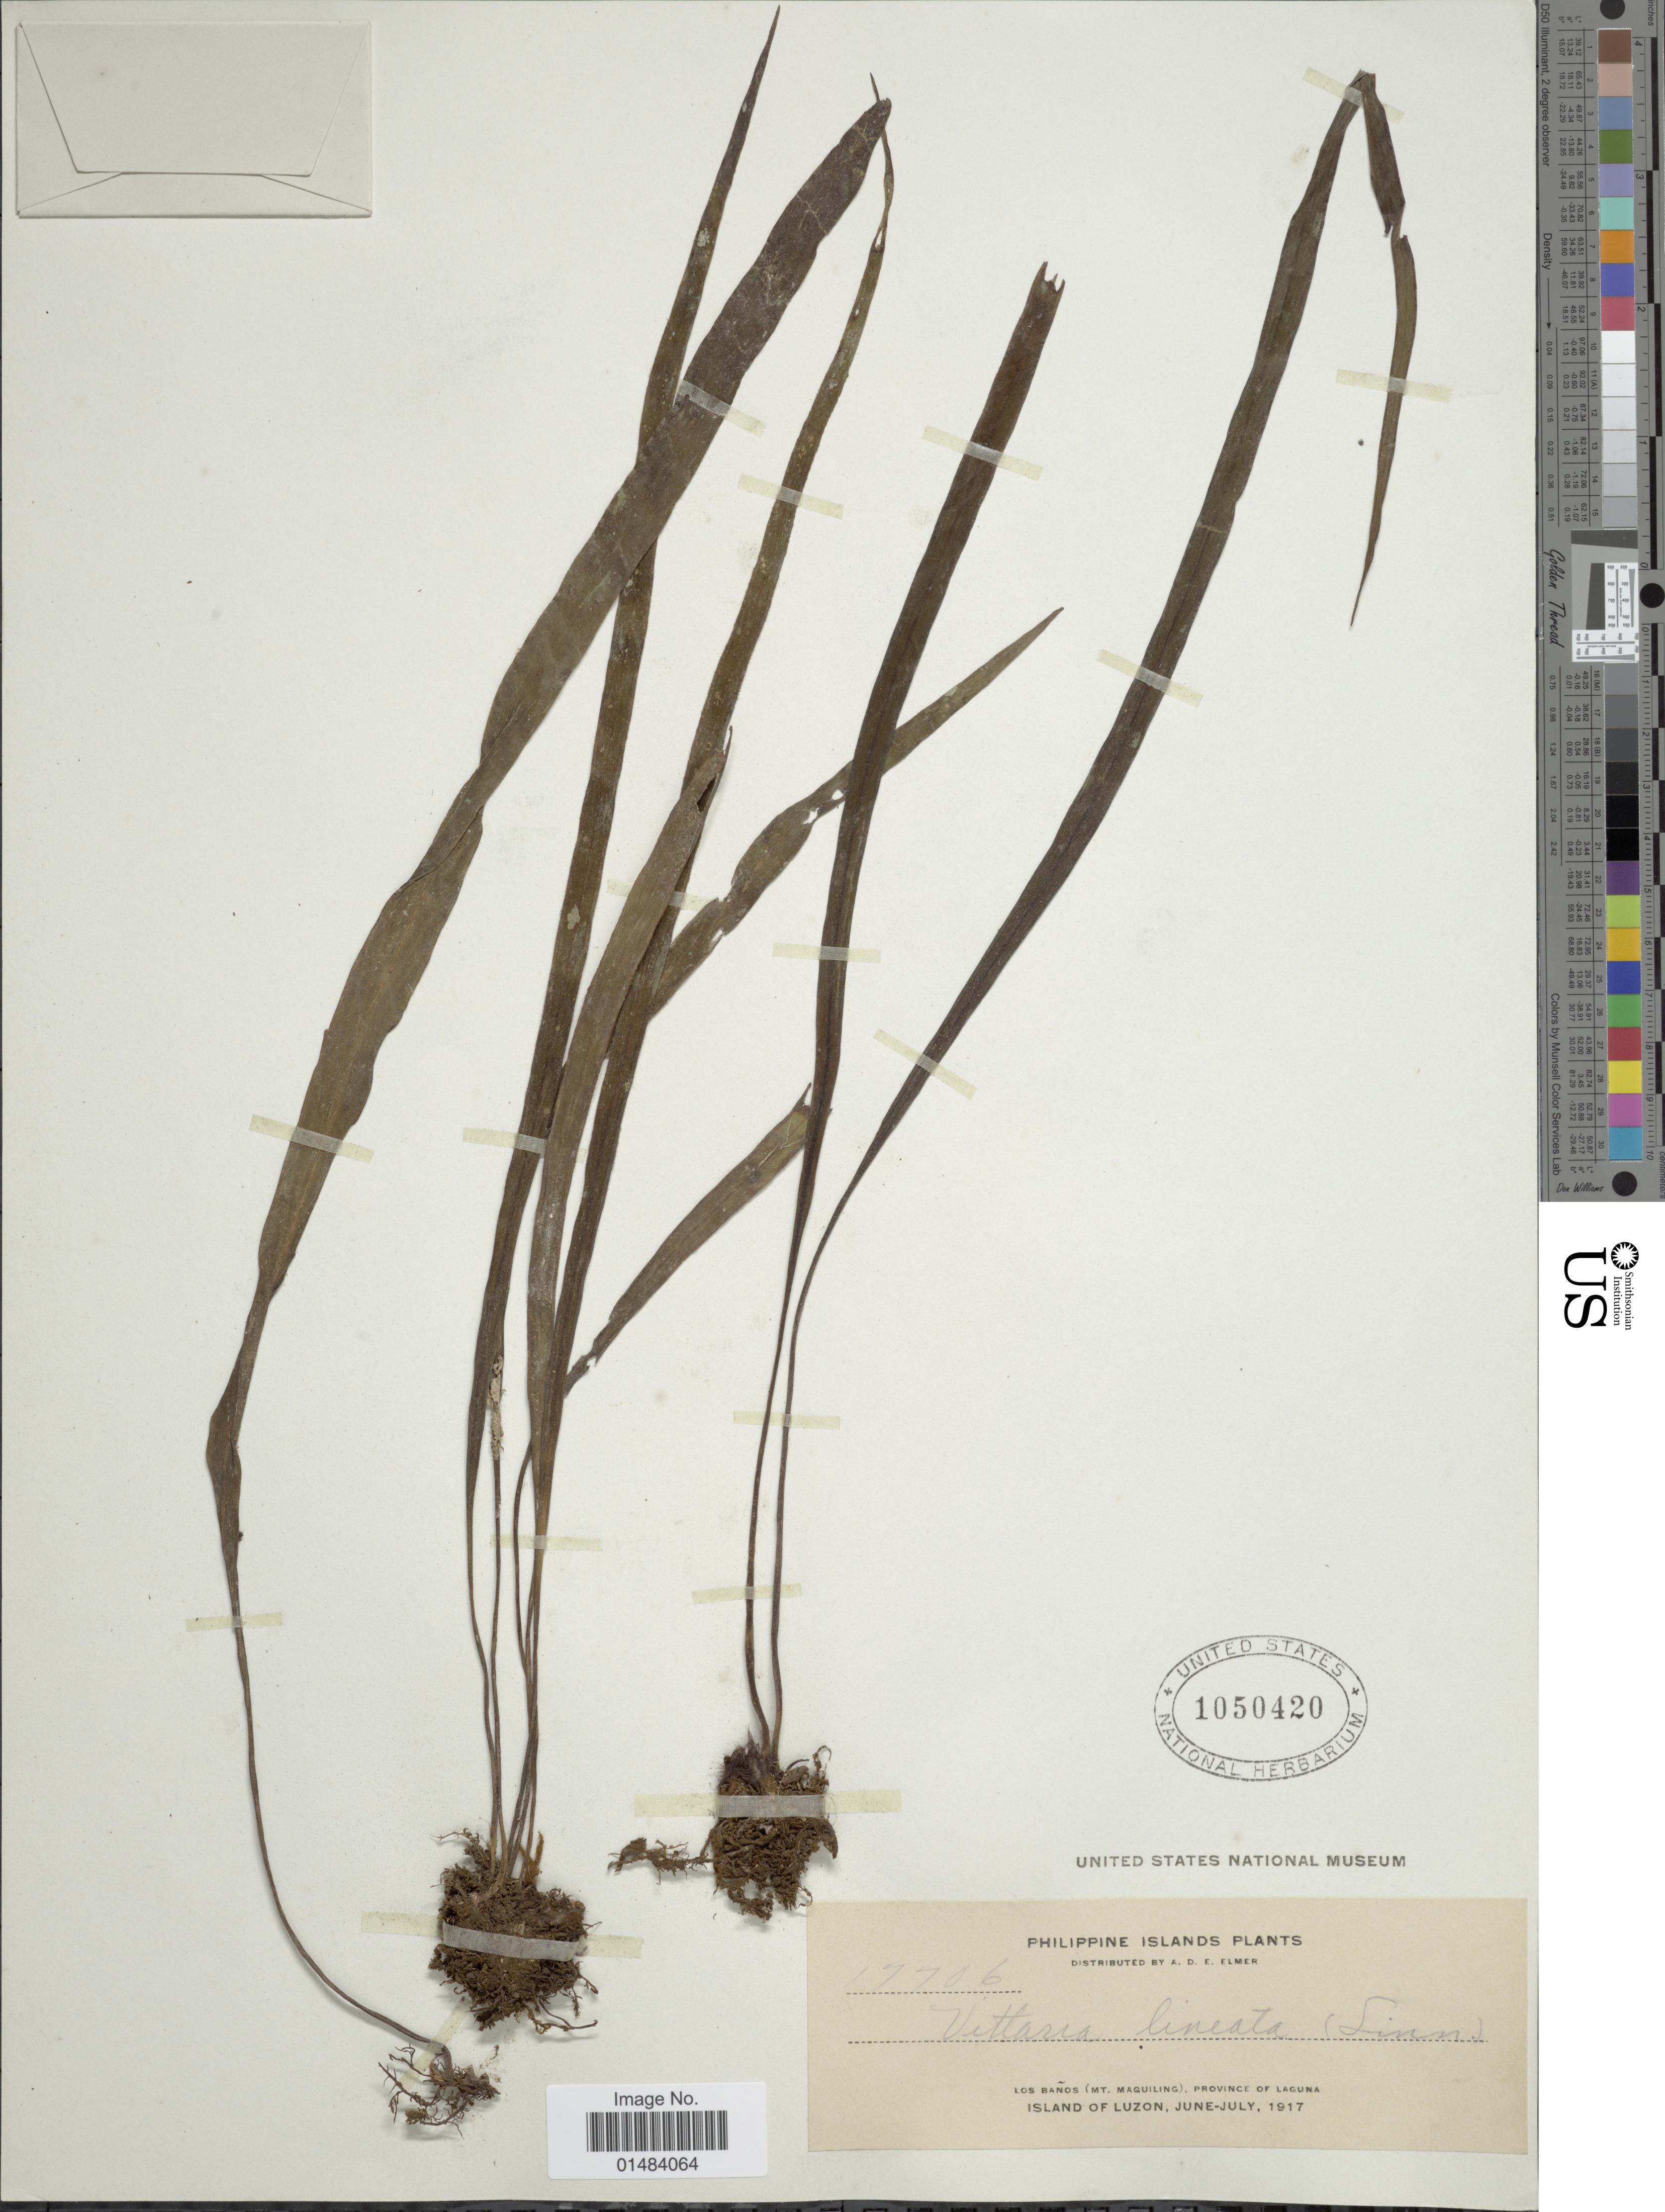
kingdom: Plantae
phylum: Tracheophyta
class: Polypodiopsida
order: Polypodiales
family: Pteridaceae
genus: Vittaria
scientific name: Vittaria lineata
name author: (L.) Sm.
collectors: A. D. E. Elmer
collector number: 17706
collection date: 1917-06/1917-07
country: Philippines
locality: Philippine Islands, Los Baños (Mt. Maquiling), Province of Laguna, Islands of Luzon.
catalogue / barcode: US 1050420